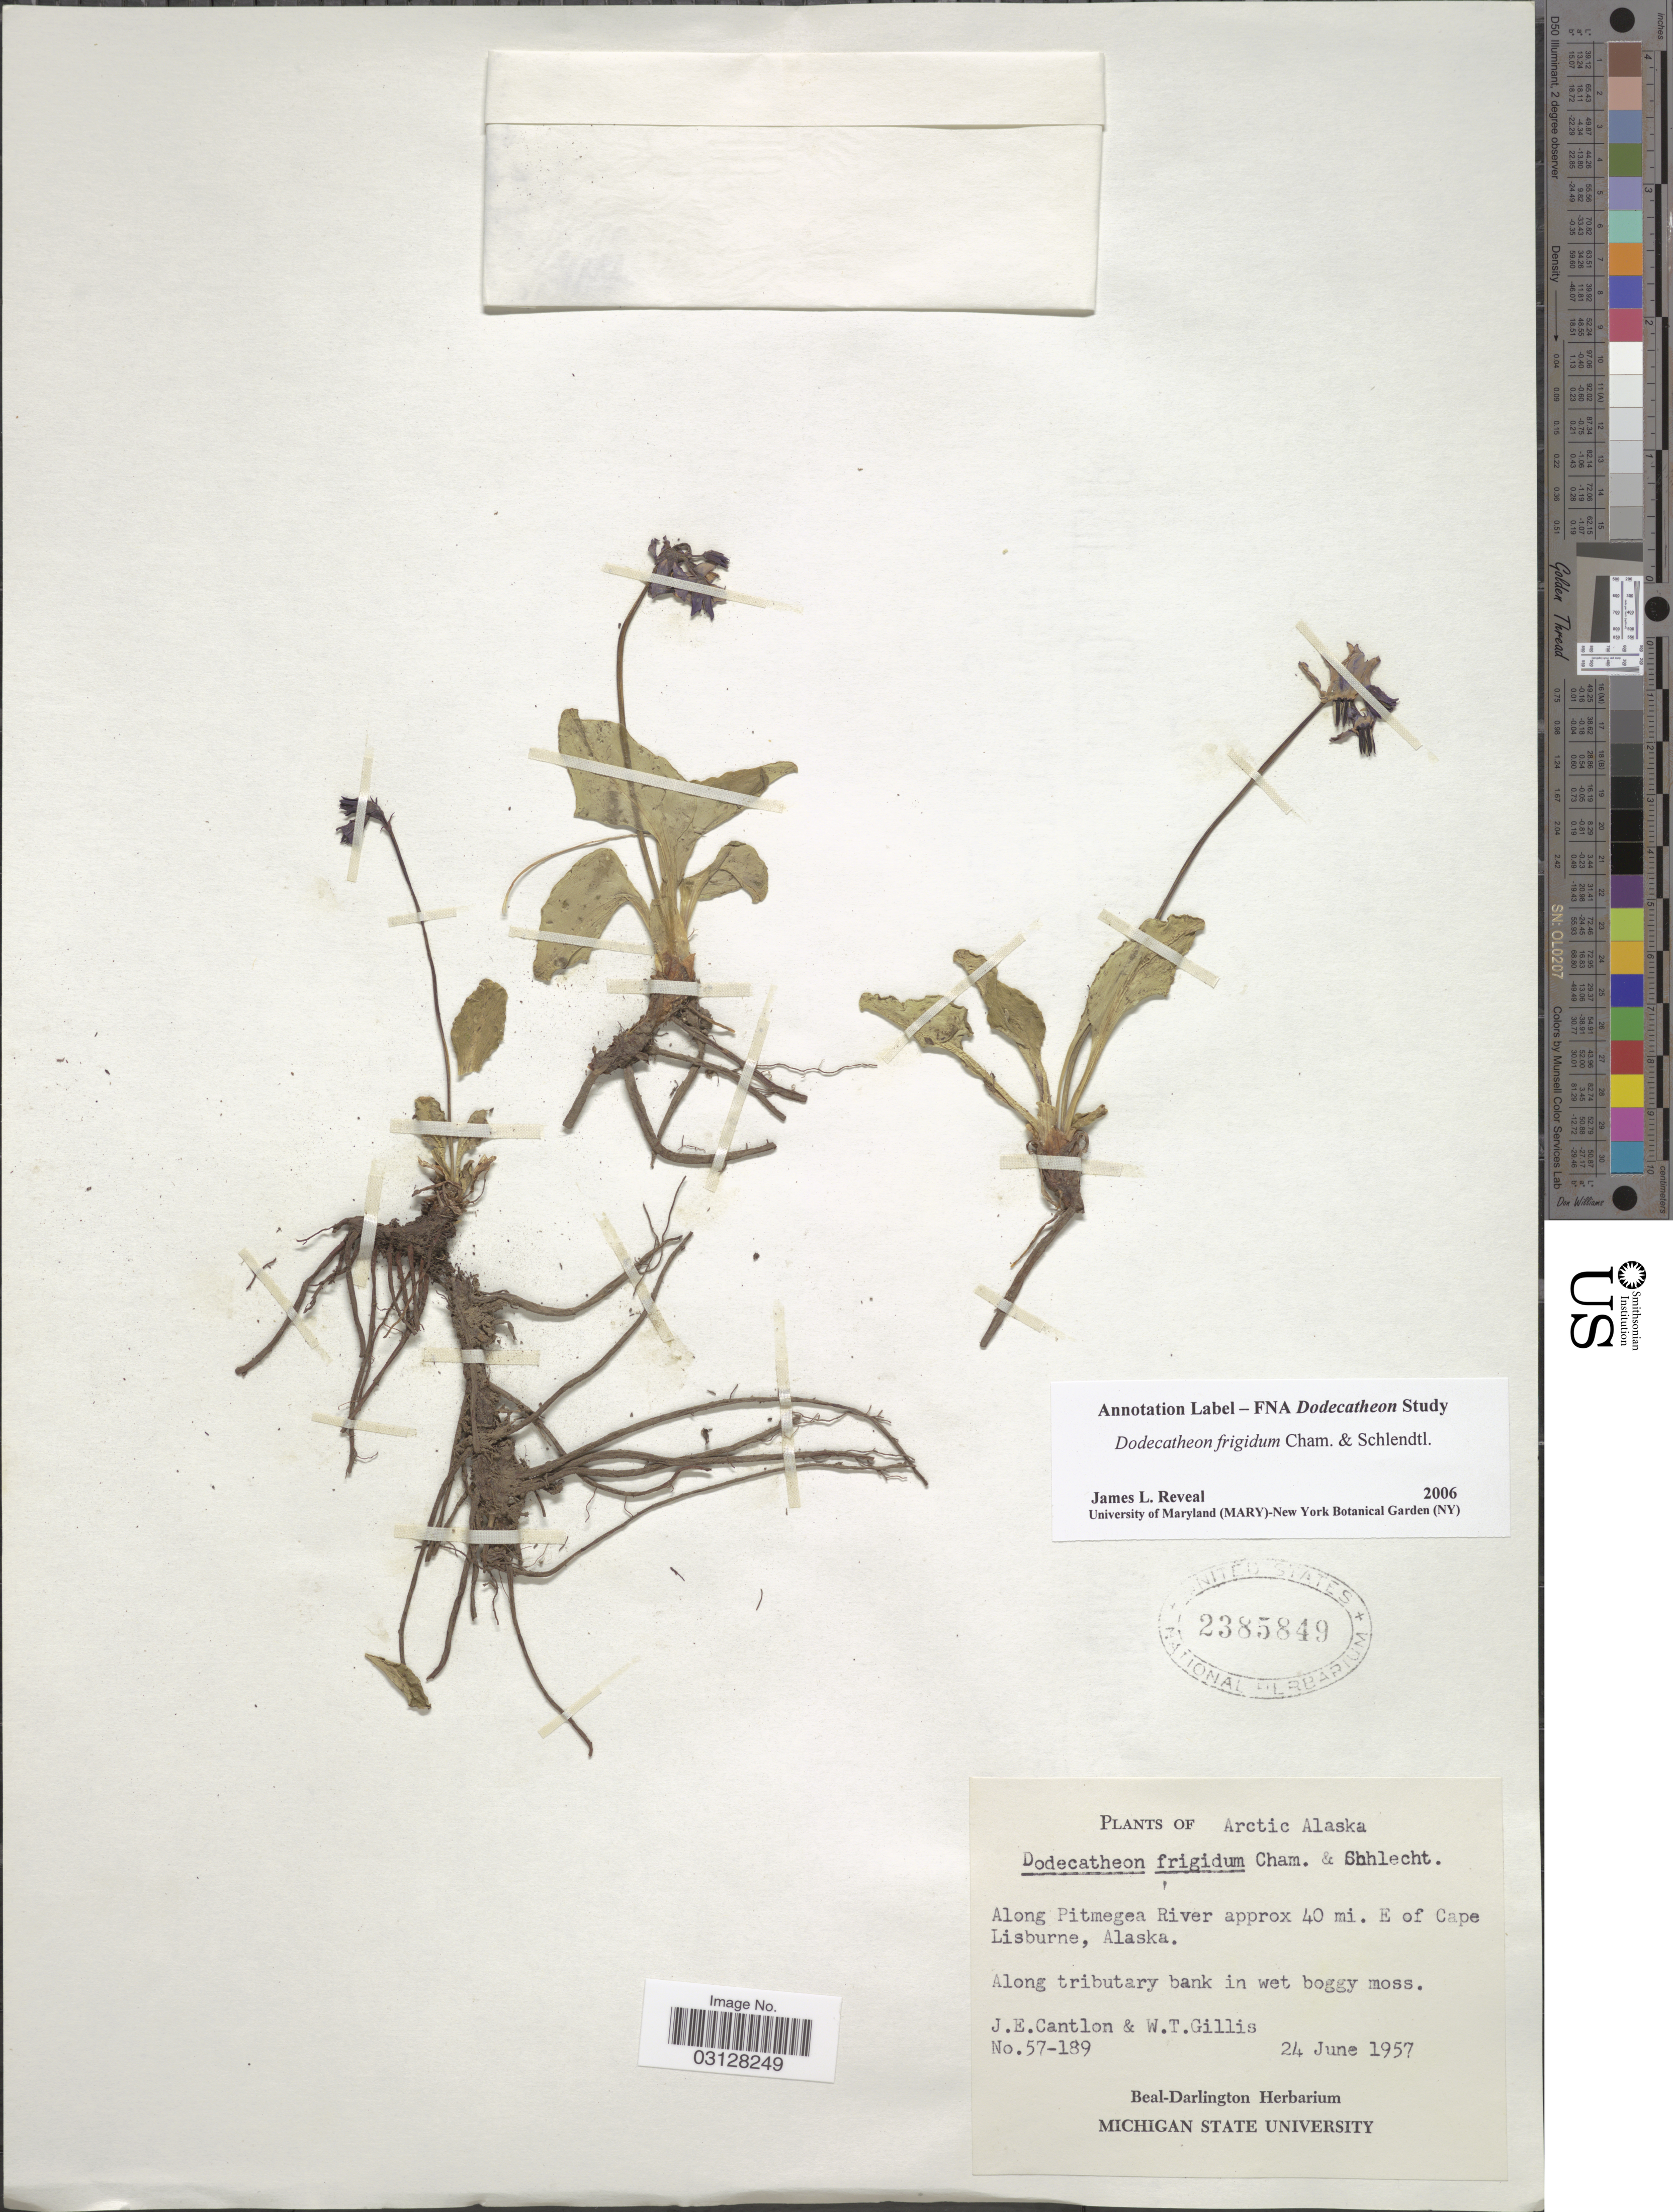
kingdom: Plantae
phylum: Tracheophyta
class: Magnoliopsida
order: Ericales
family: Primulaceae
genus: Dodecatheon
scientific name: Dodecatheon frigidum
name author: Cham. & Schltdl.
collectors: J. Cantlon & W. T. Gillis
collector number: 57-189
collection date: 1957-06-24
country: United States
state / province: Alaska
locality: Arctic Alaska. Along Pitmegea River approx 40 mi. E of Cape Lisburne.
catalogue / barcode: US 2385849